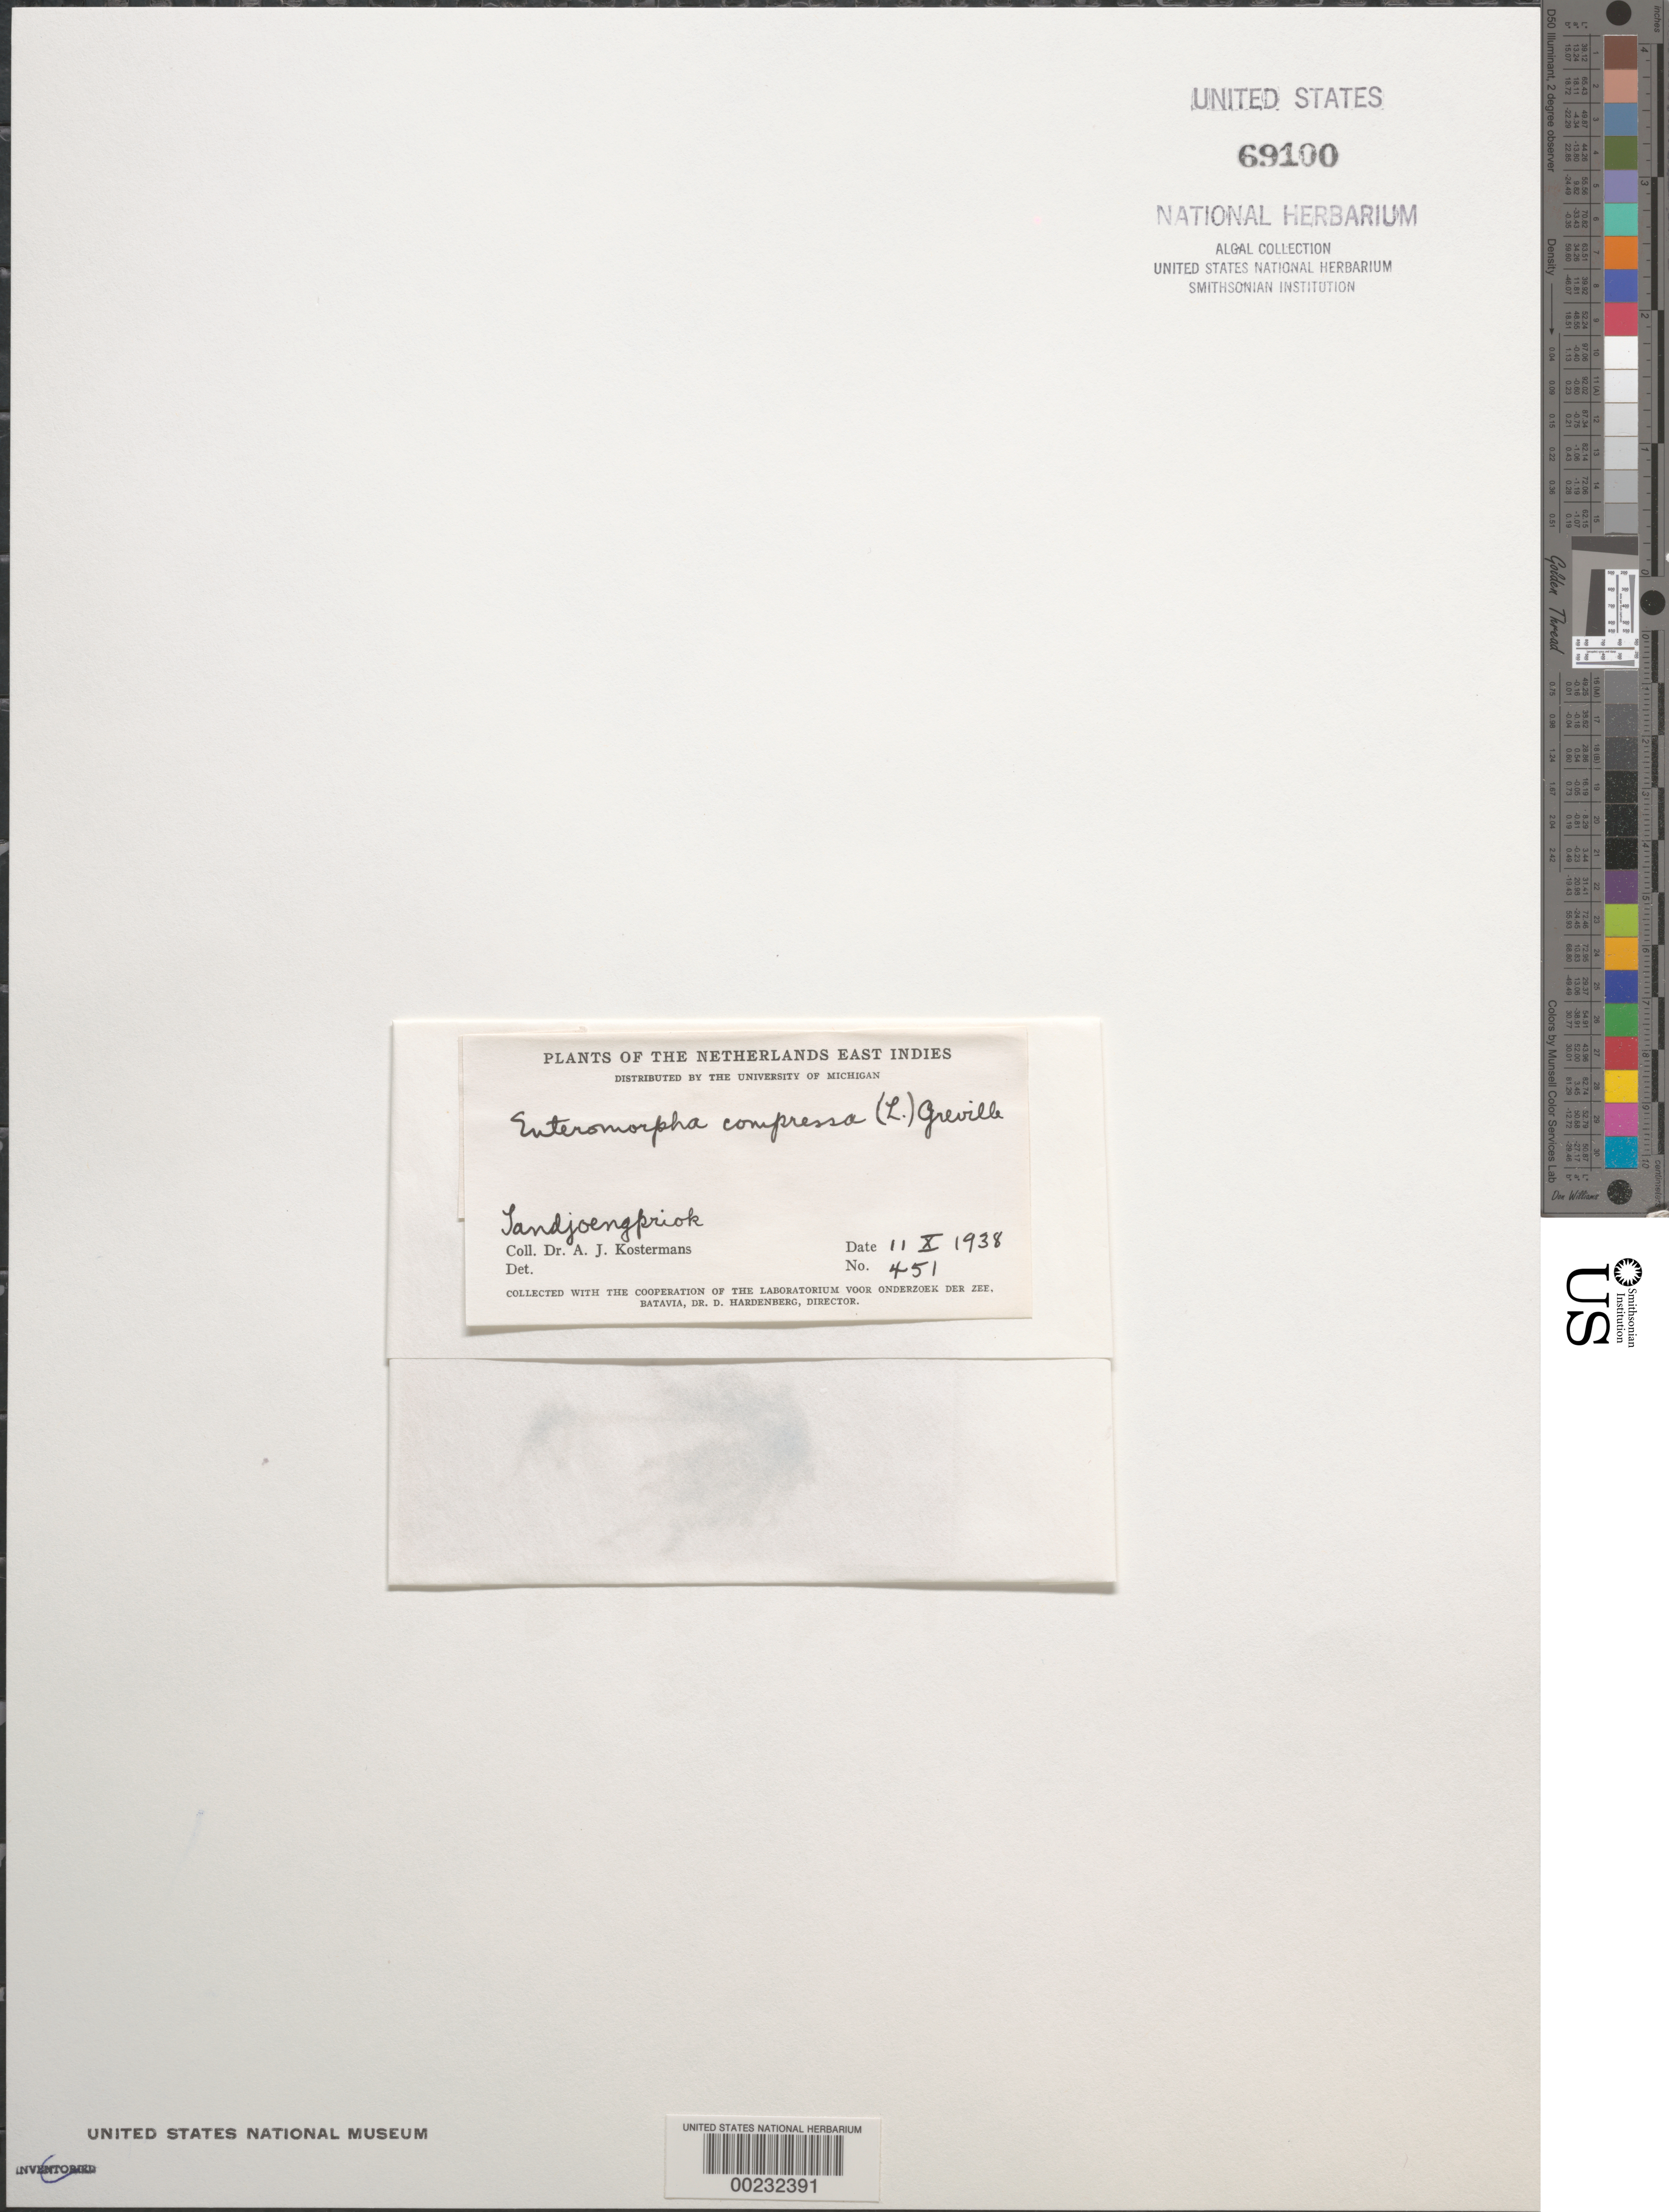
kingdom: Plantae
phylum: Chlorophyta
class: Ulvophyceae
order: Ulvales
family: Ulvaceae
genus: Ulva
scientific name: Ulva compressa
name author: L.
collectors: A. J. G. Kostermans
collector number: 451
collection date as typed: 11 Oct 1938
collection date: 1938-10-11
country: Indonesia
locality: Tandjungpriok (tandjoengpriok)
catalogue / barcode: US 69100